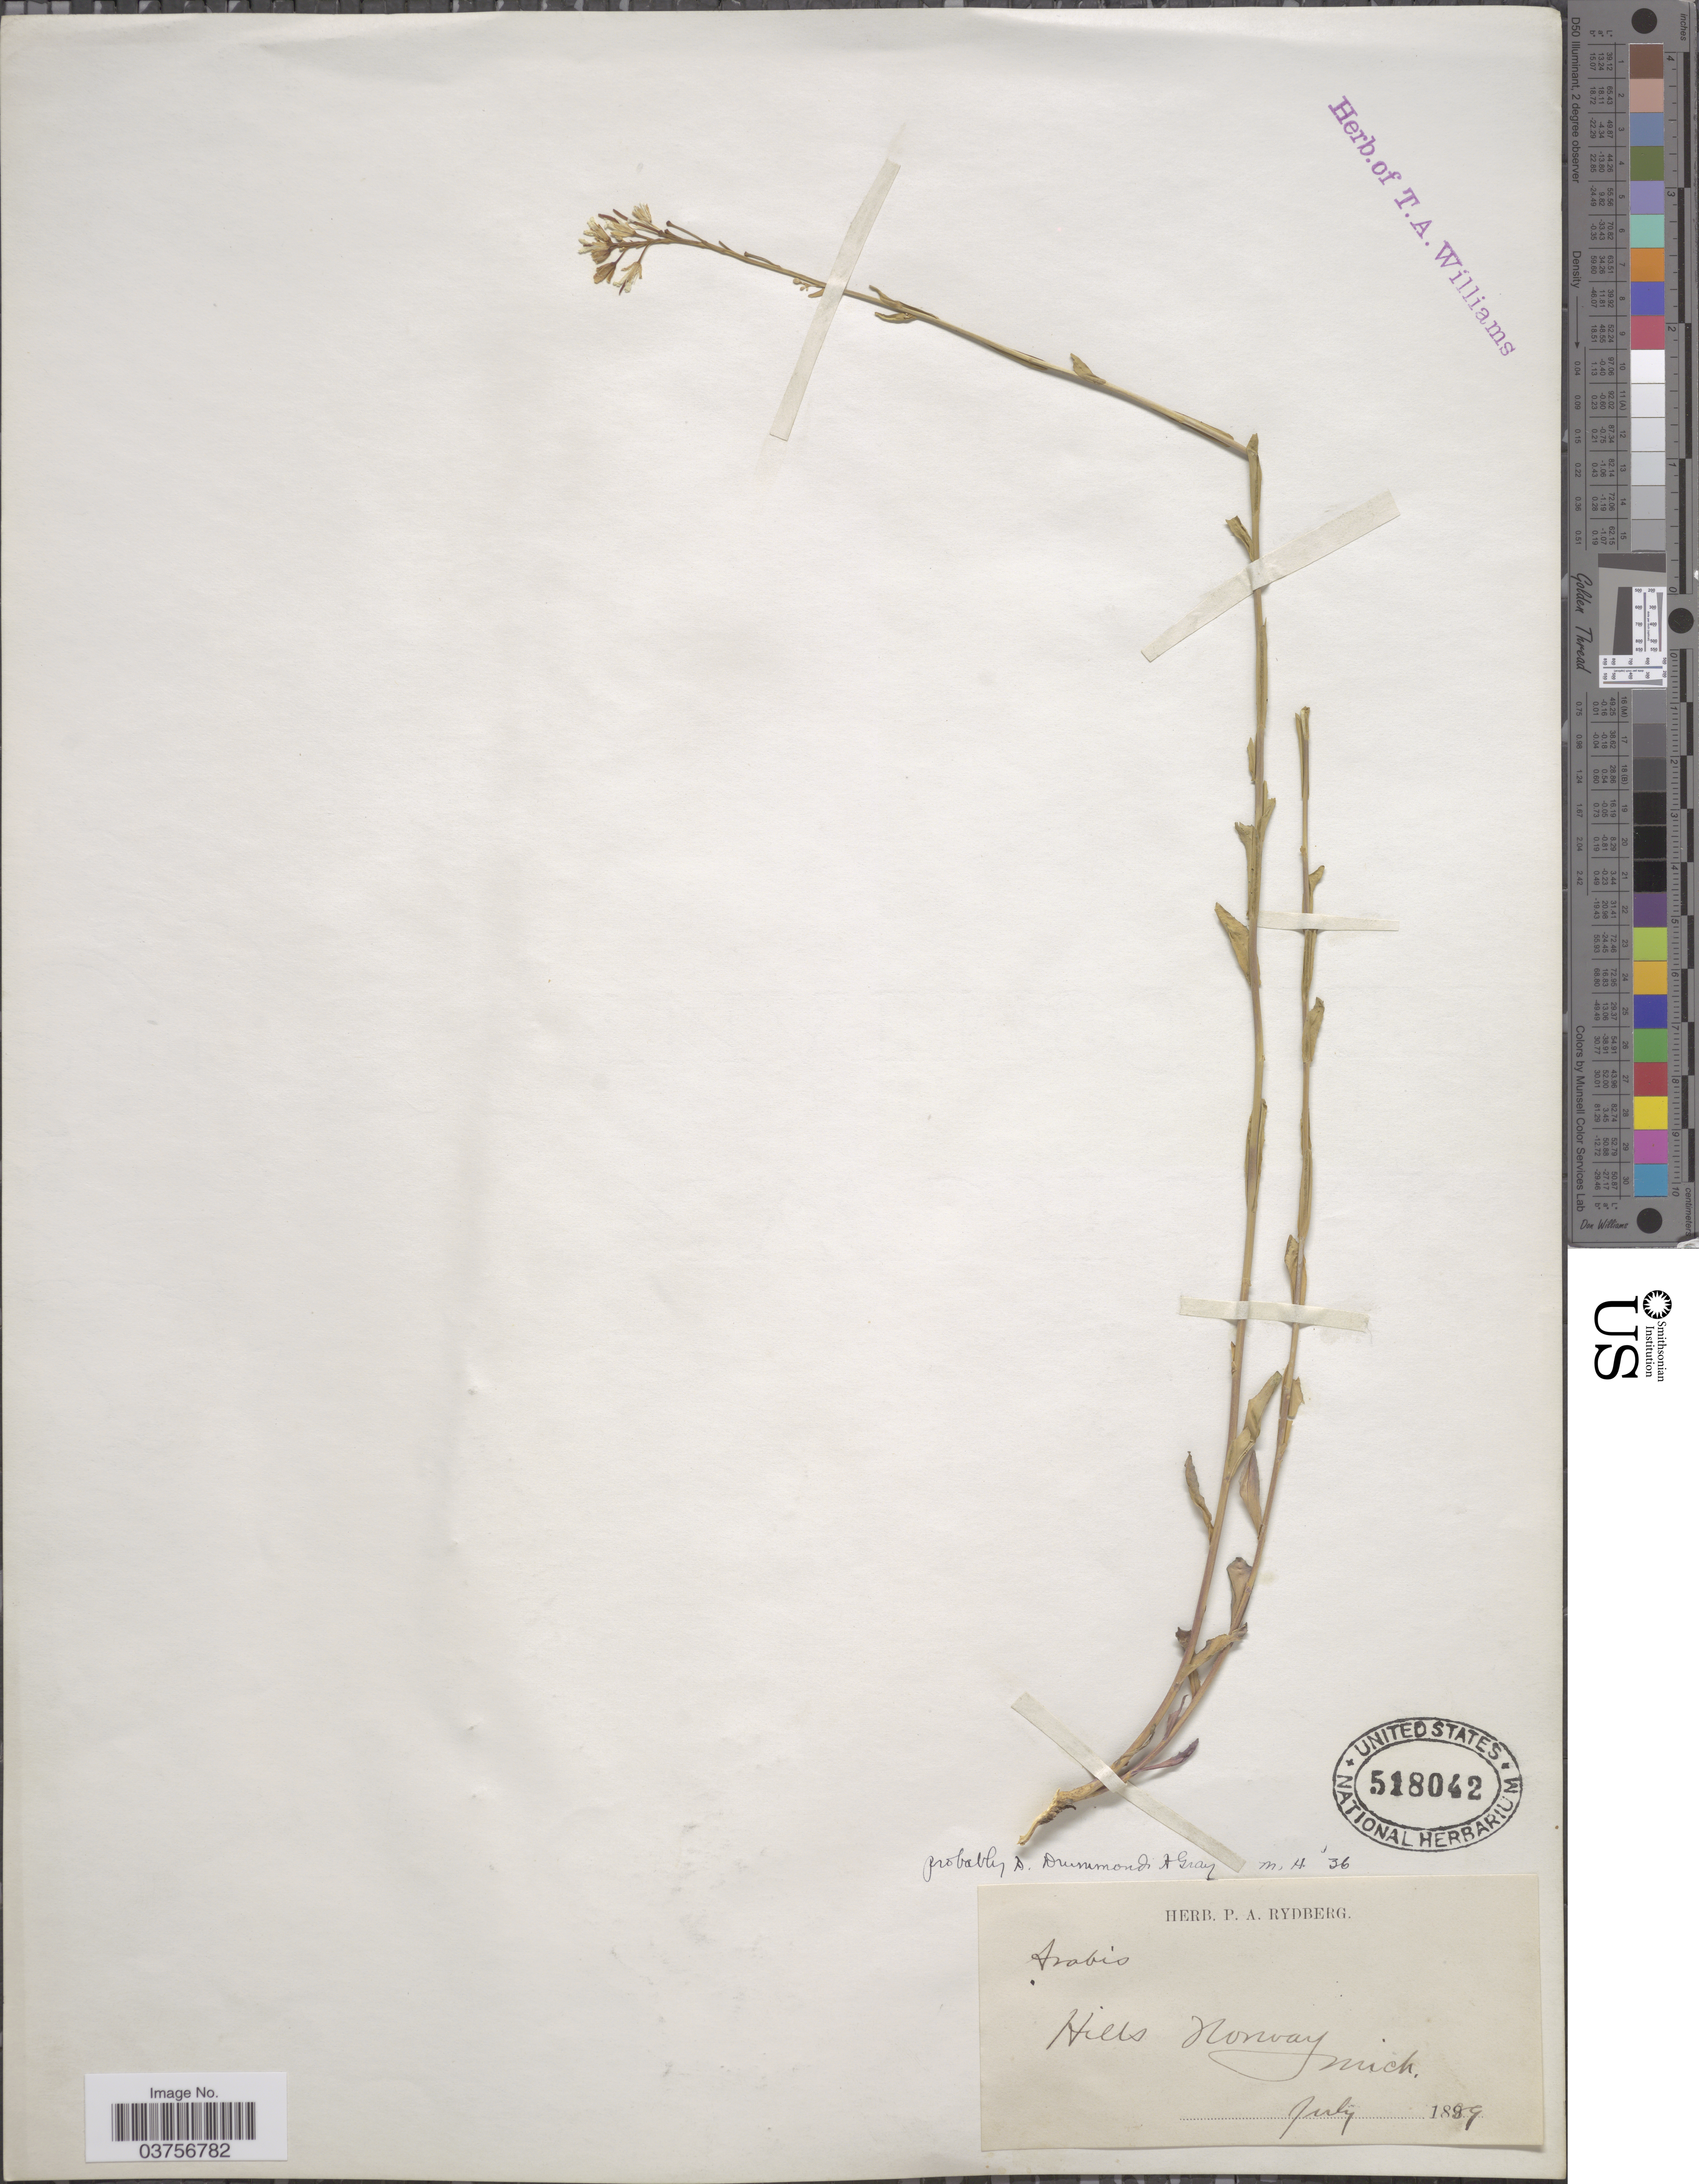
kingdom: Plantae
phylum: Tracheophyta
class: Magnoliopsida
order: Brassicales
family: Brassicaceae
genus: Arabis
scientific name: Arabis drummondii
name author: A. Gray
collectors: ex herb. P. A. Rydberg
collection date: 1889-07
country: United States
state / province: Michigan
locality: Hills Norway.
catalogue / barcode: US 518042